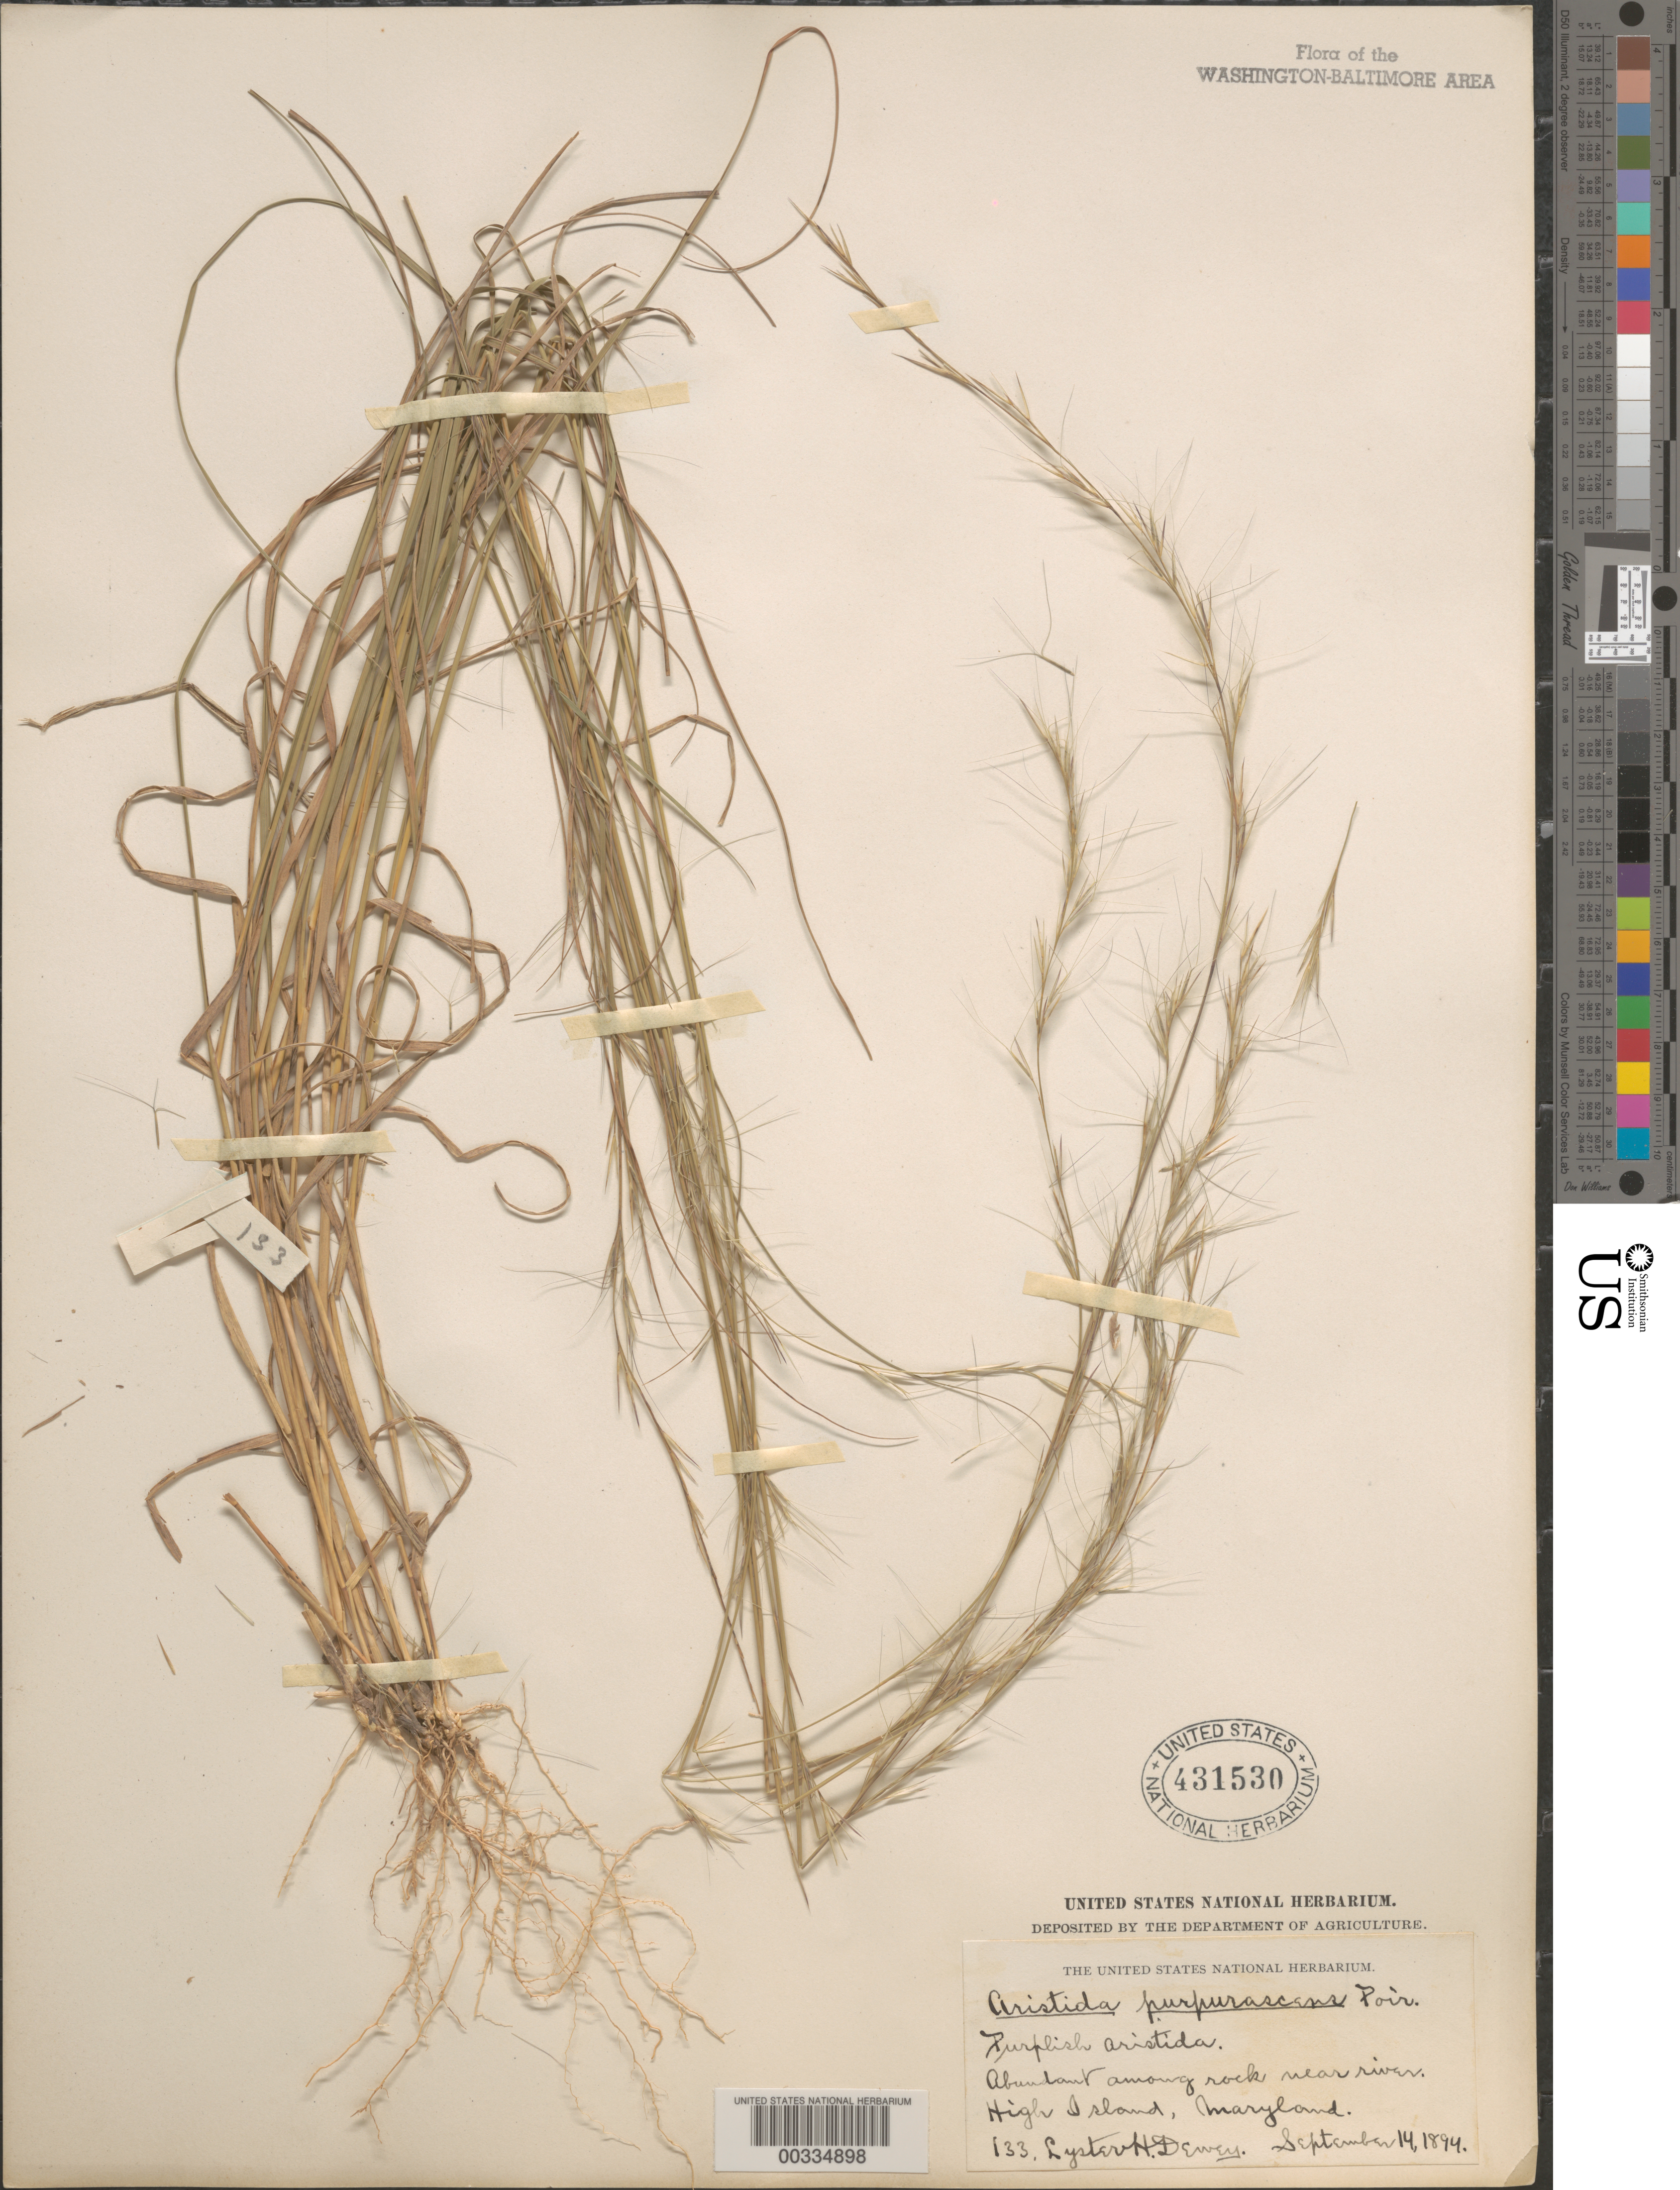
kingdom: Plantae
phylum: Tracheophyta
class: Liliopsida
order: Poales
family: Poaceae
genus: Aristida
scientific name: Aristida purpurascens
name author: Poir. in Lam.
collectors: L. H. Dewey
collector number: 133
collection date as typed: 14 Sep 1894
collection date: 1894-09-14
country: United States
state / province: Maryland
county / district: Montgomery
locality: High Island C. & O. Canal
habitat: Near river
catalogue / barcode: US 431530